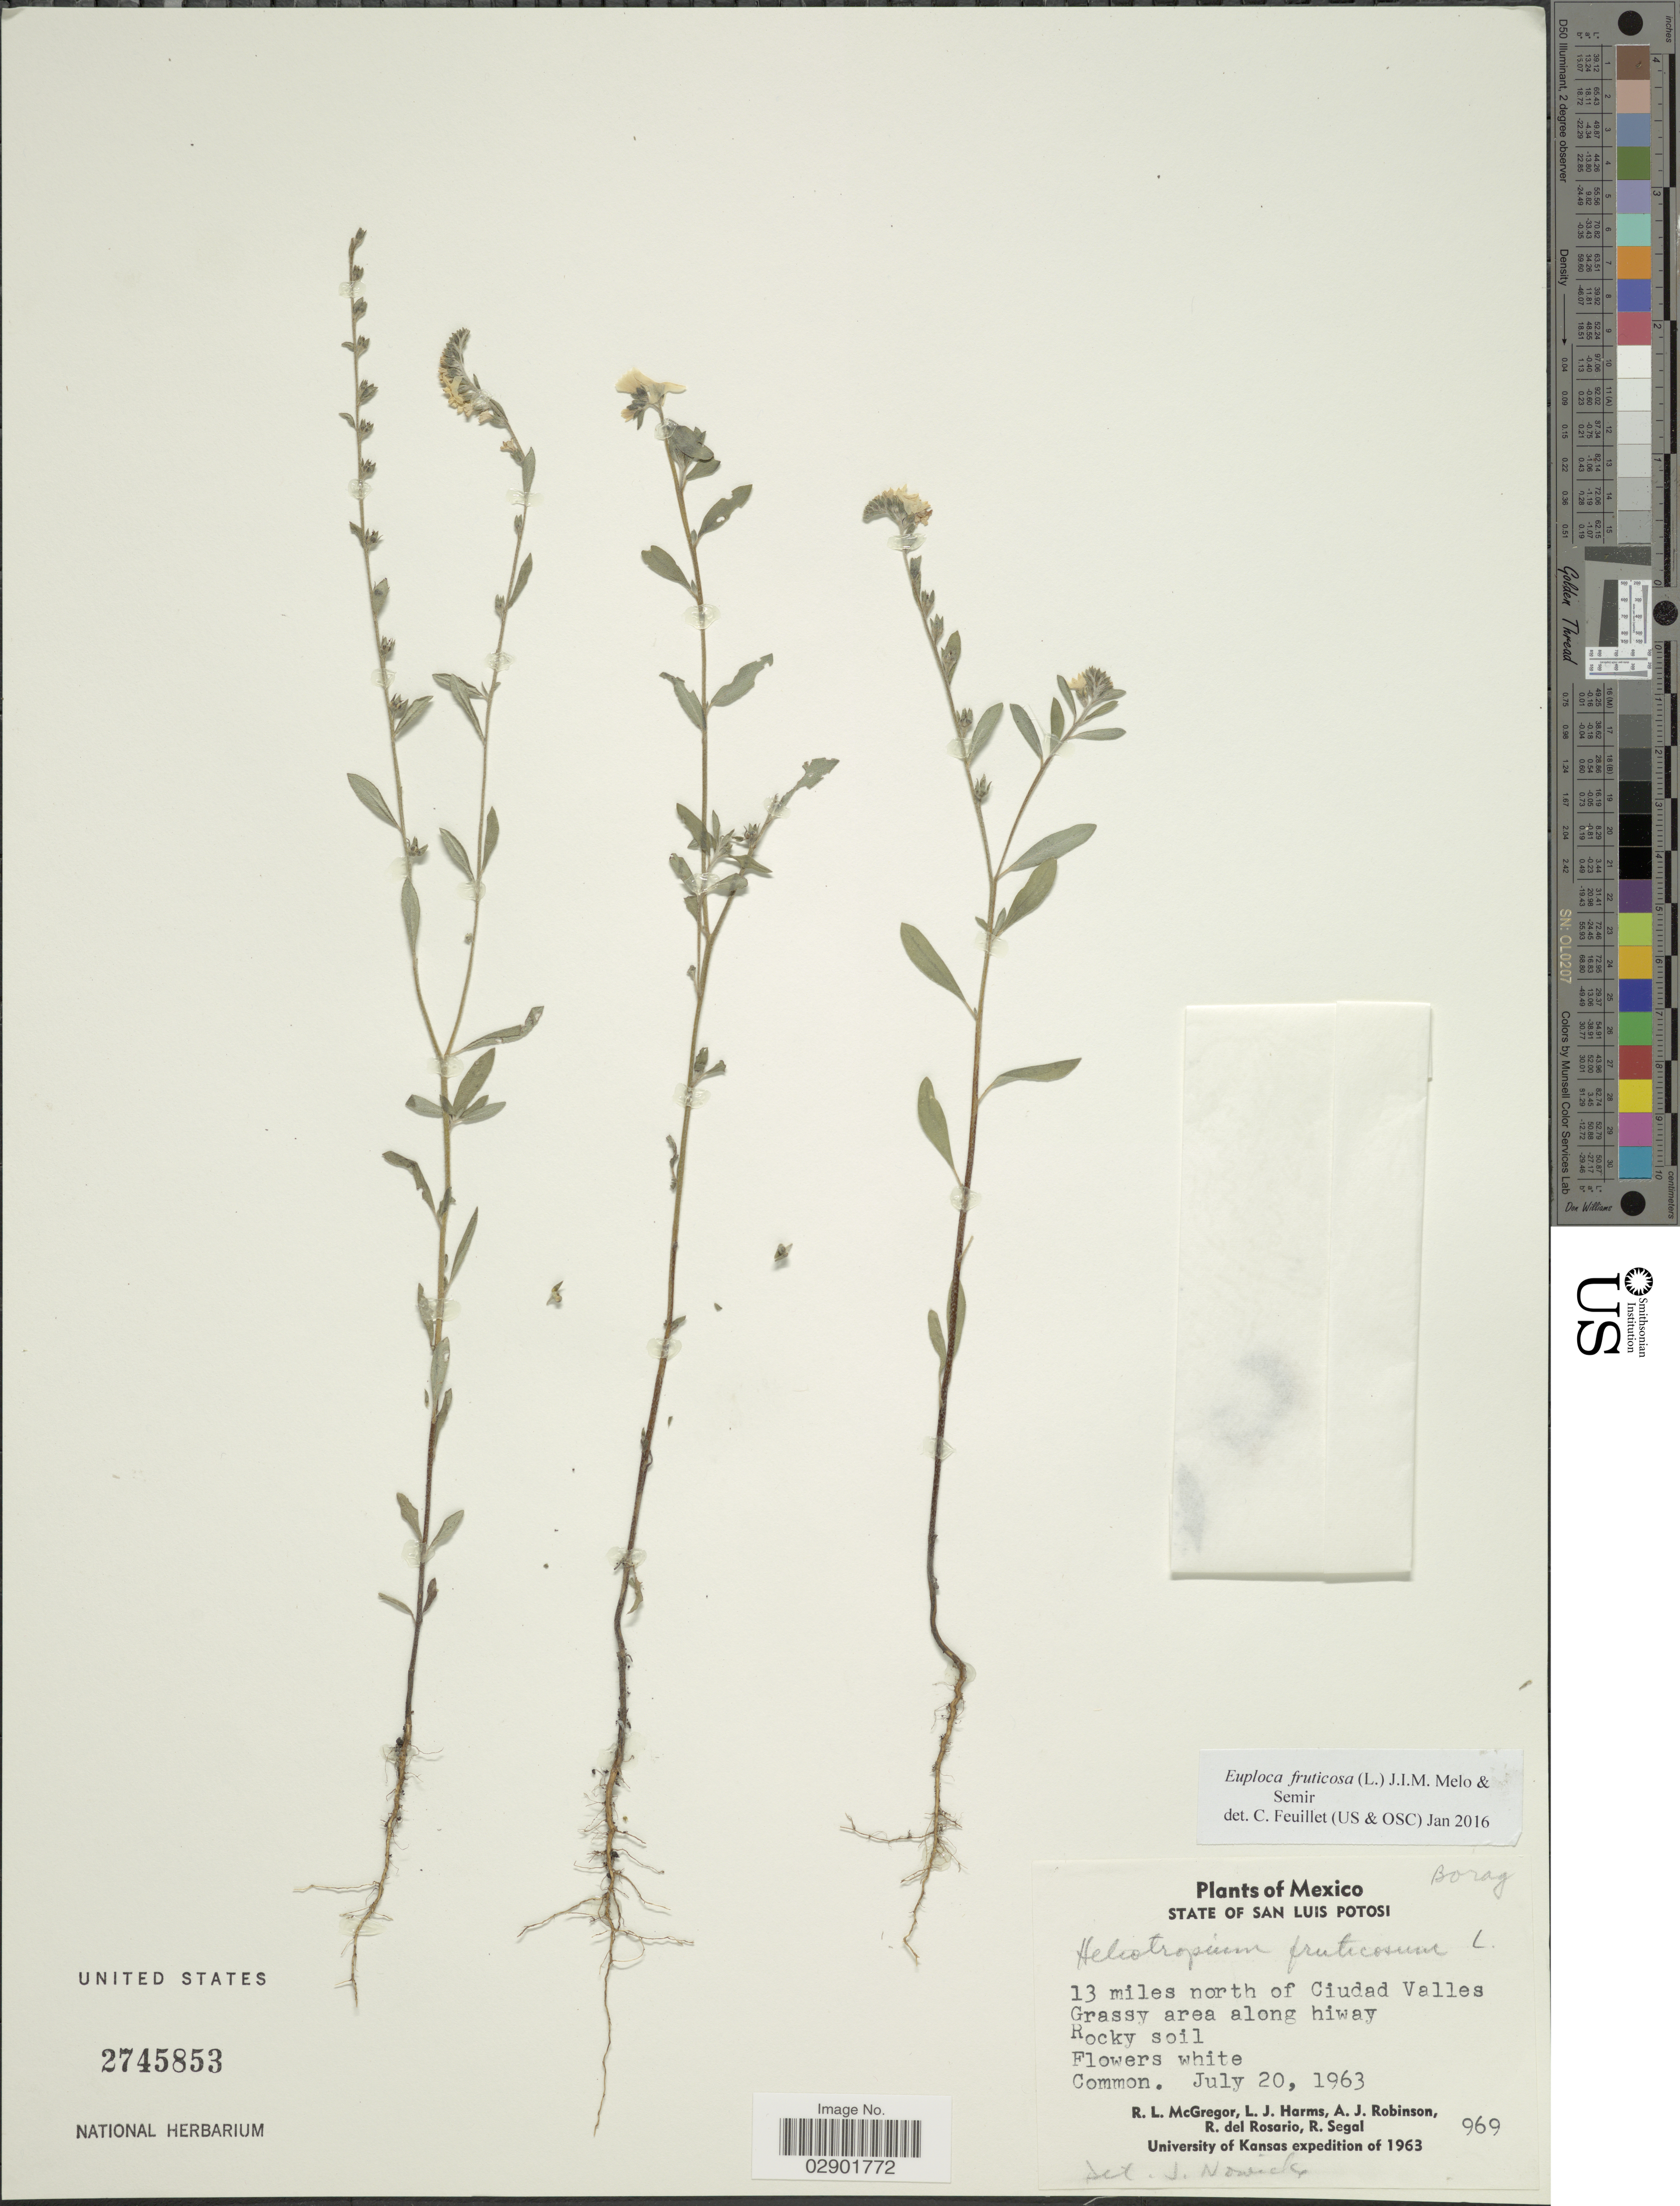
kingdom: Plantae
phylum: Tracheophyta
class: Magnoliopsida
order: Boraginales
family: Heliotropiaceae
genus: Euploca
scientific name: Euploca fruticosa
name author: (L.) J.I.M. Melo & Semir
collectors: R. McGregor, L. Harms, A. J. Robinson, R. del Rosario & R. Segal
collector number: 969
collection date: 1963-07-20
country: Mexico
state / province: San Luis Potosí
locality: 13 miles north of Ciudad Valles. Grassy area along hiway.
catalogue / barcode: US 2745853